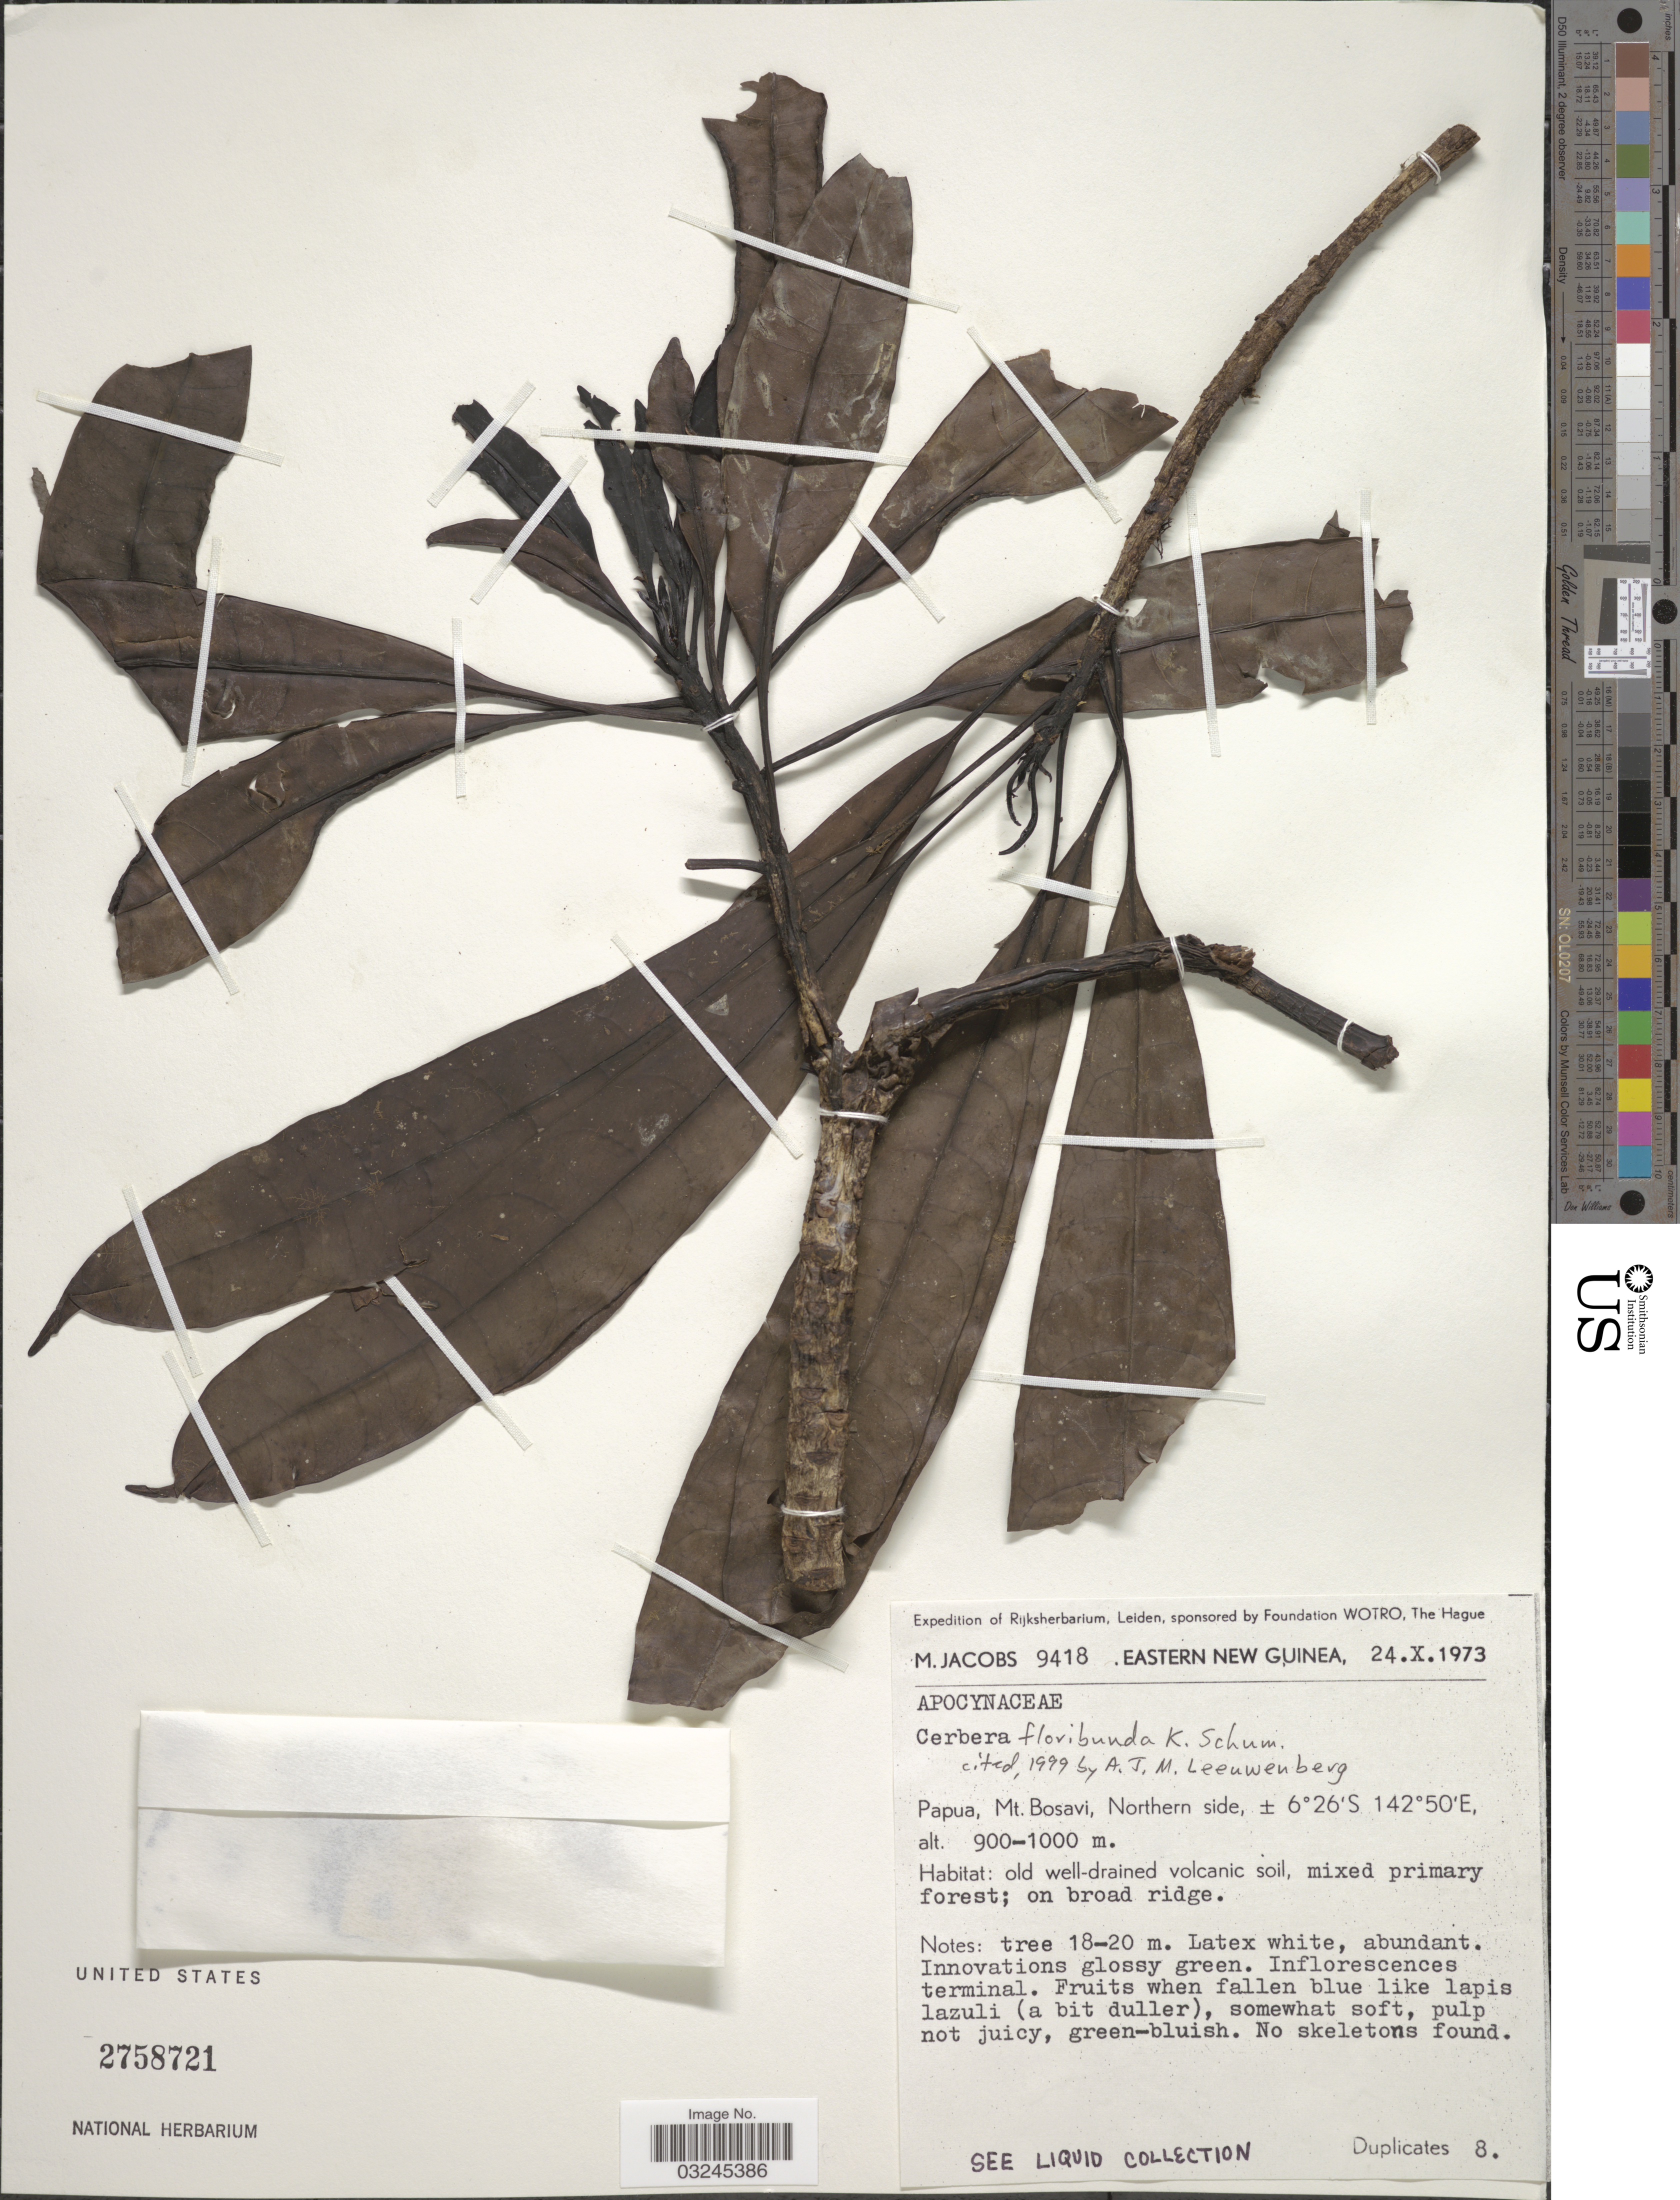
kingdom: Plantae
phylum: Tracheophyta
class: Magnoliopsida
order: Gentianales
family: Apocynaceae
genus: Cerbera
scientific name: Cerbera floribunda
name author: K. Schum.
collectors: M. Jacobs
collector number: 9418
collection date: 1973-10-24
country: Papua New Guinea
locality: Eastern New Guinea. Papua, Mt. Bosavi, Northern side.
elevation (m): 900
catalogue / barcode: US 2758721